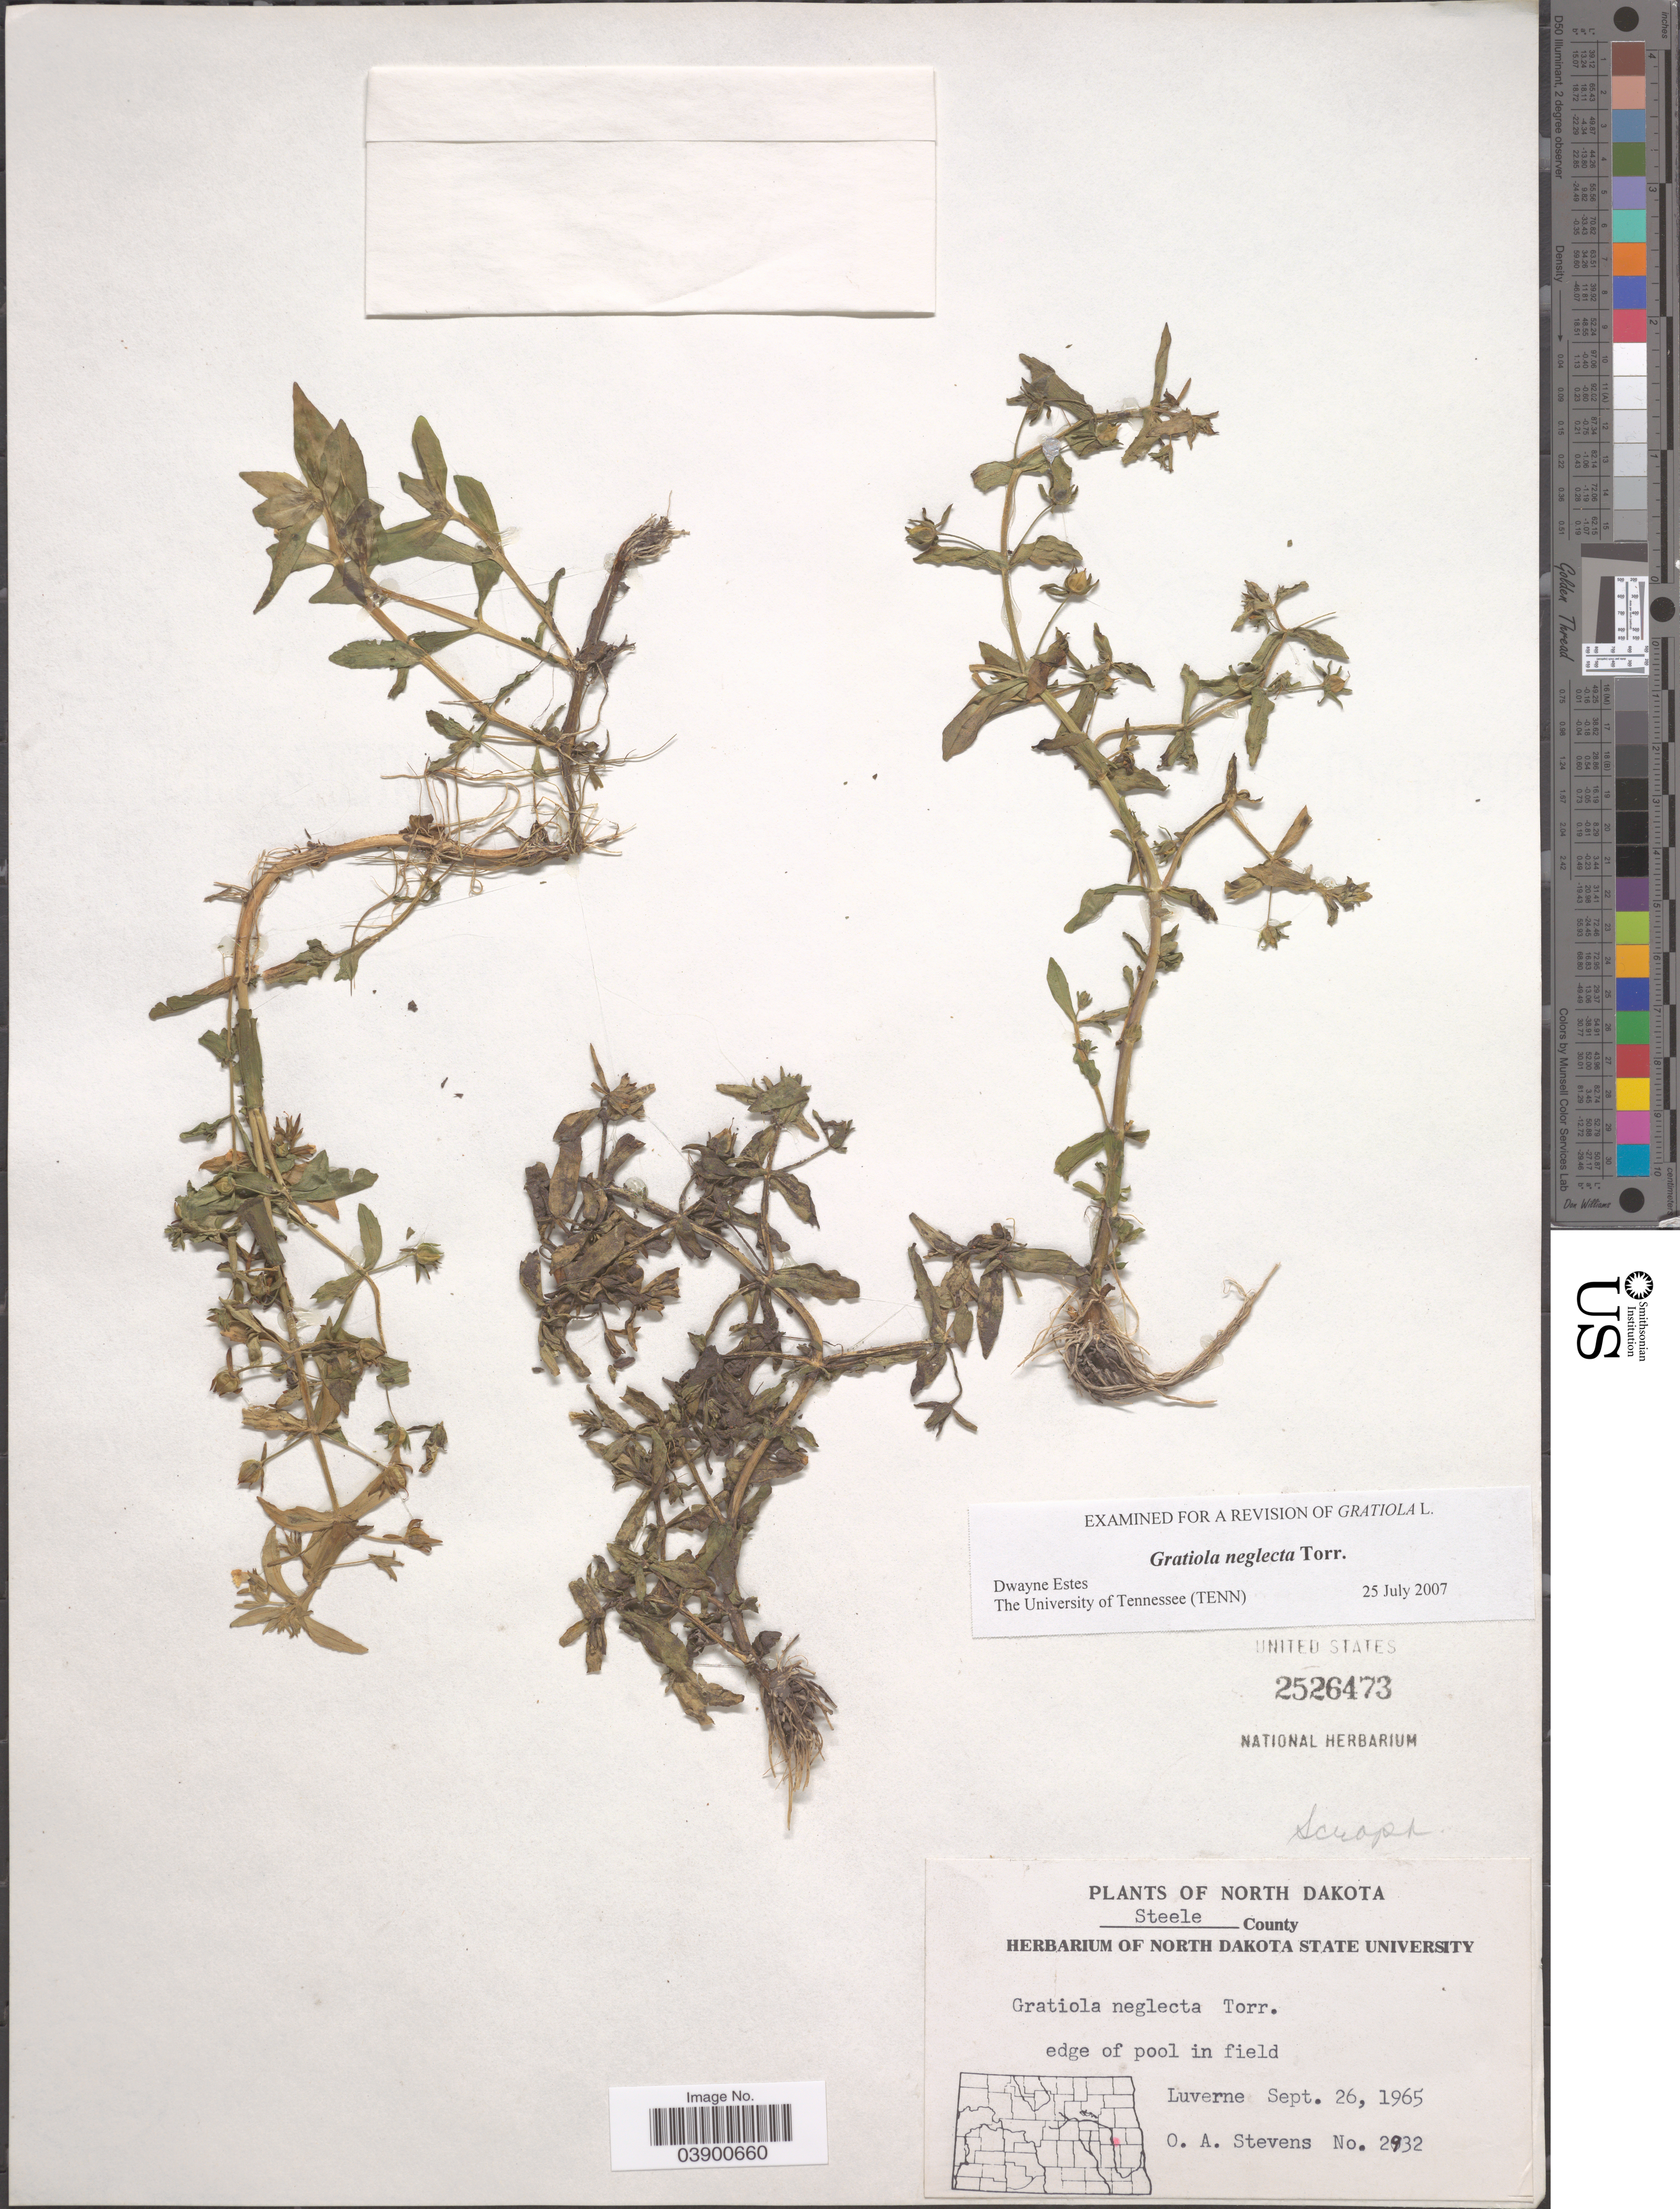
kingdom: Plantae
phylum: Tracheophyta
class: Magnoliopsida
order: Lamiales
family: Plantaginaceae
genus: Gratiola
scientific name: Gratiola neglecta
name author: Torr.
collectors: O. A. Stevens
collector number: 2932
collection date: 1965-09-26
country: United States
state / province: North Dakota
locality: Steele County. Luverne.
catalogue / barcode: US 2526473